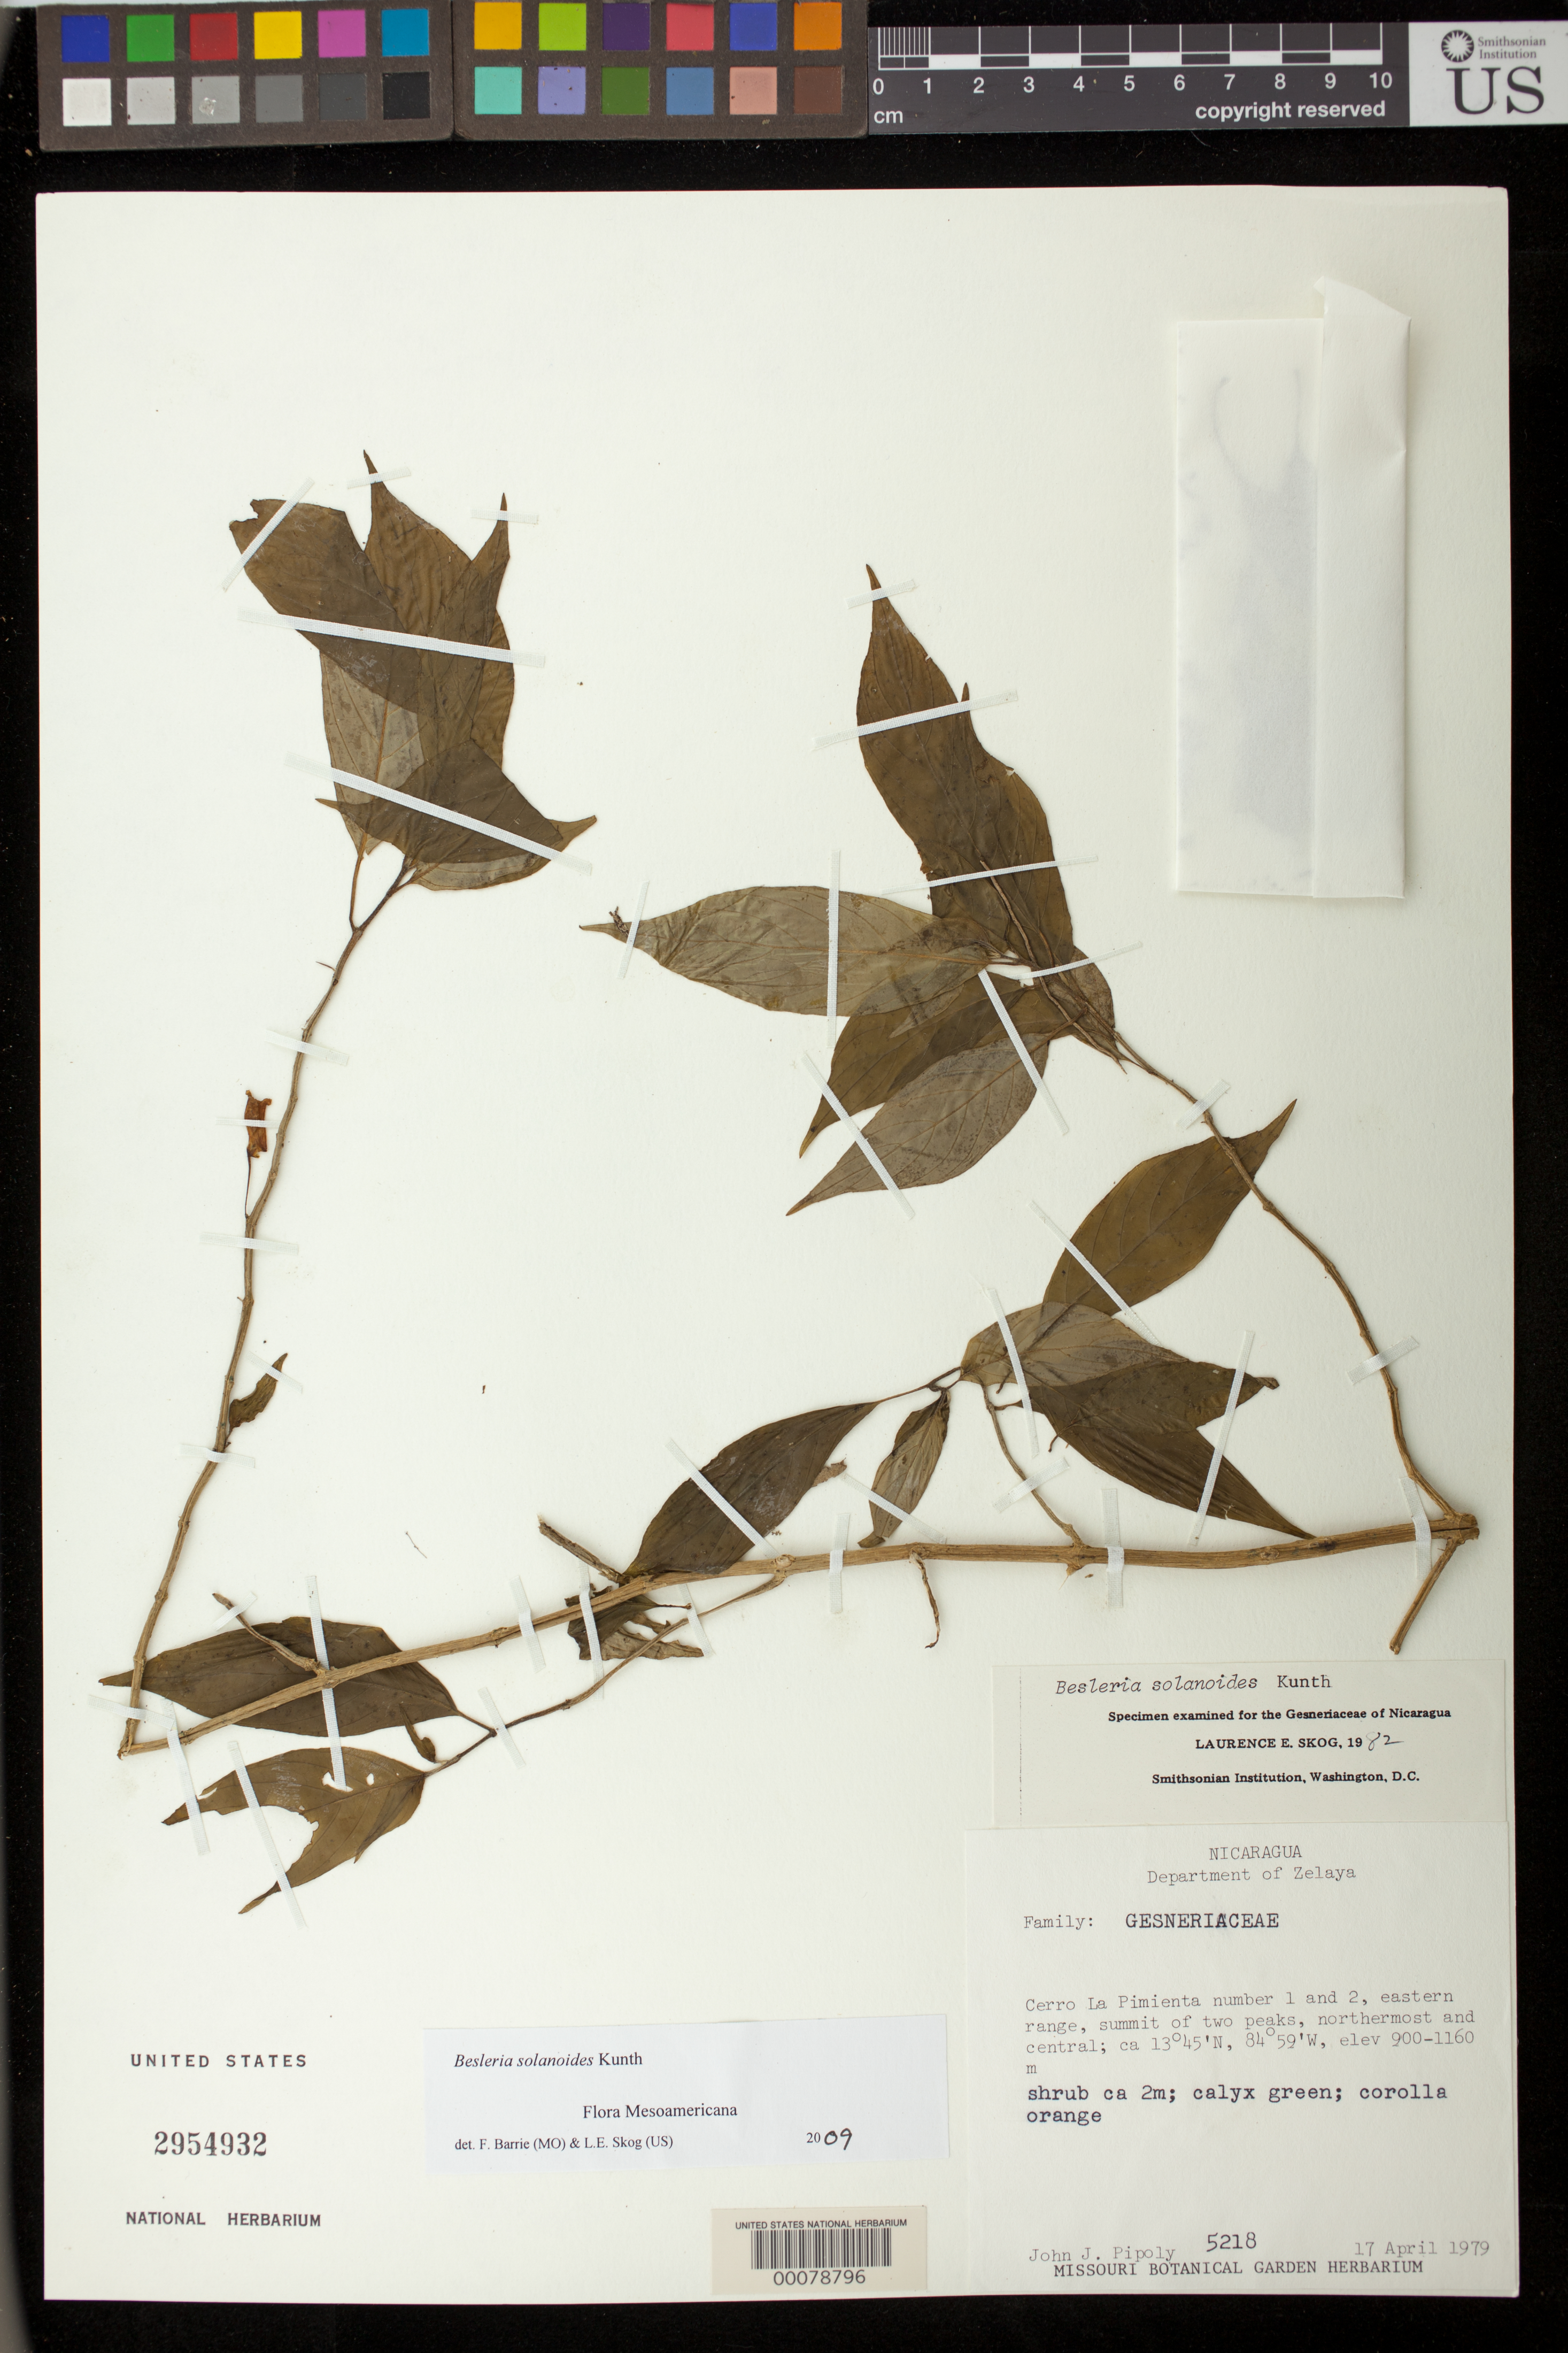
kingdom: Plantae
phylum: Tracheophyta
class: Magnoliopsida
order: Lamiales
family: Gesneriaceae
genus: Besleria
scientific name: Besleria solanoides var. solanoides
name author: Kunth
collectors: J. J. Pipoly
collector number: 5218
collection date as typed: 17 Apr 1979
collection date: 1979-04-17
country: Nicaragua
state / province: Atlántico Norte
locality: Cerro La Pimienta no 1 & 2, eastern range, summit of 2 peaks, northernmost and central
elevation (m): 900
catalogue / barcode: US 2954932